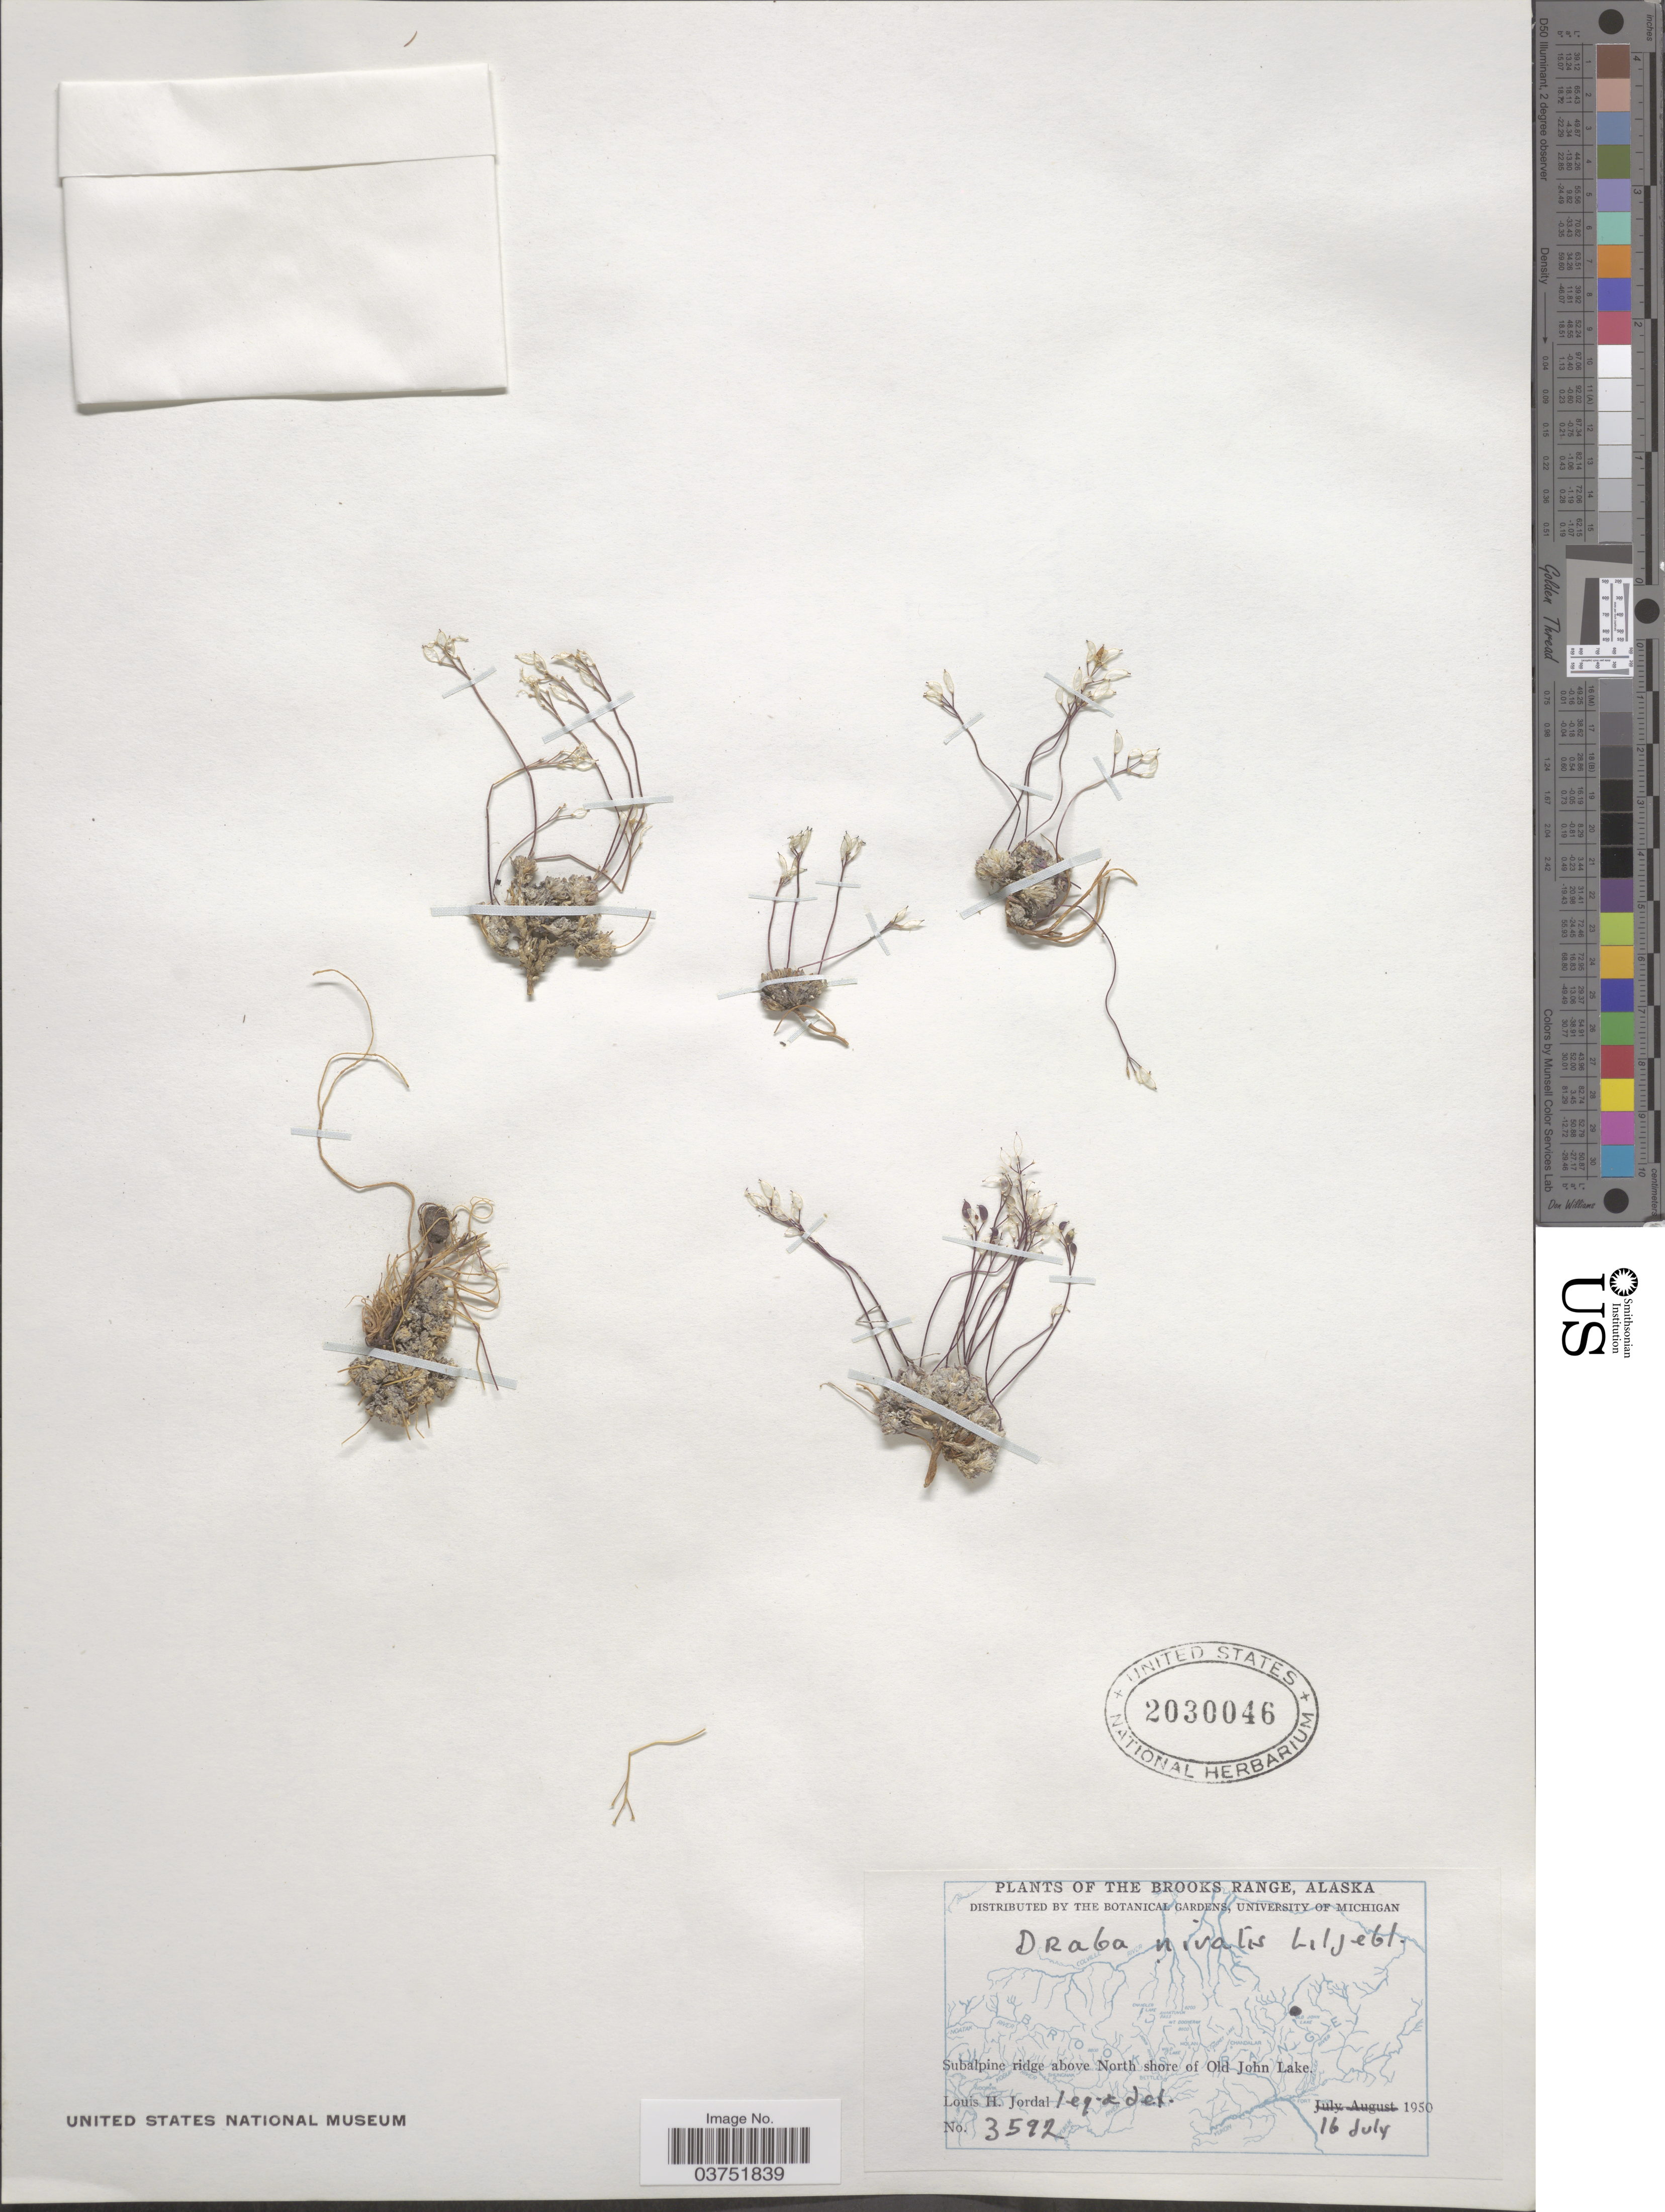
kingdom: Plantae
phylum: Tracheophyta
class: Magnoliopsida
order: Brassicales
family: Brassicaceae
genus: Draba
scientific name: Draba nivalis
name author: Lilj.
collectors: L. Jordal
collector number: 3592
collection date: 1950-07-16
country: United States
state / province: Alaska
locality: The Brooks Range. Subalpine ridge above North shore of Old John Lake.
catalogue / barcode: US 2030046